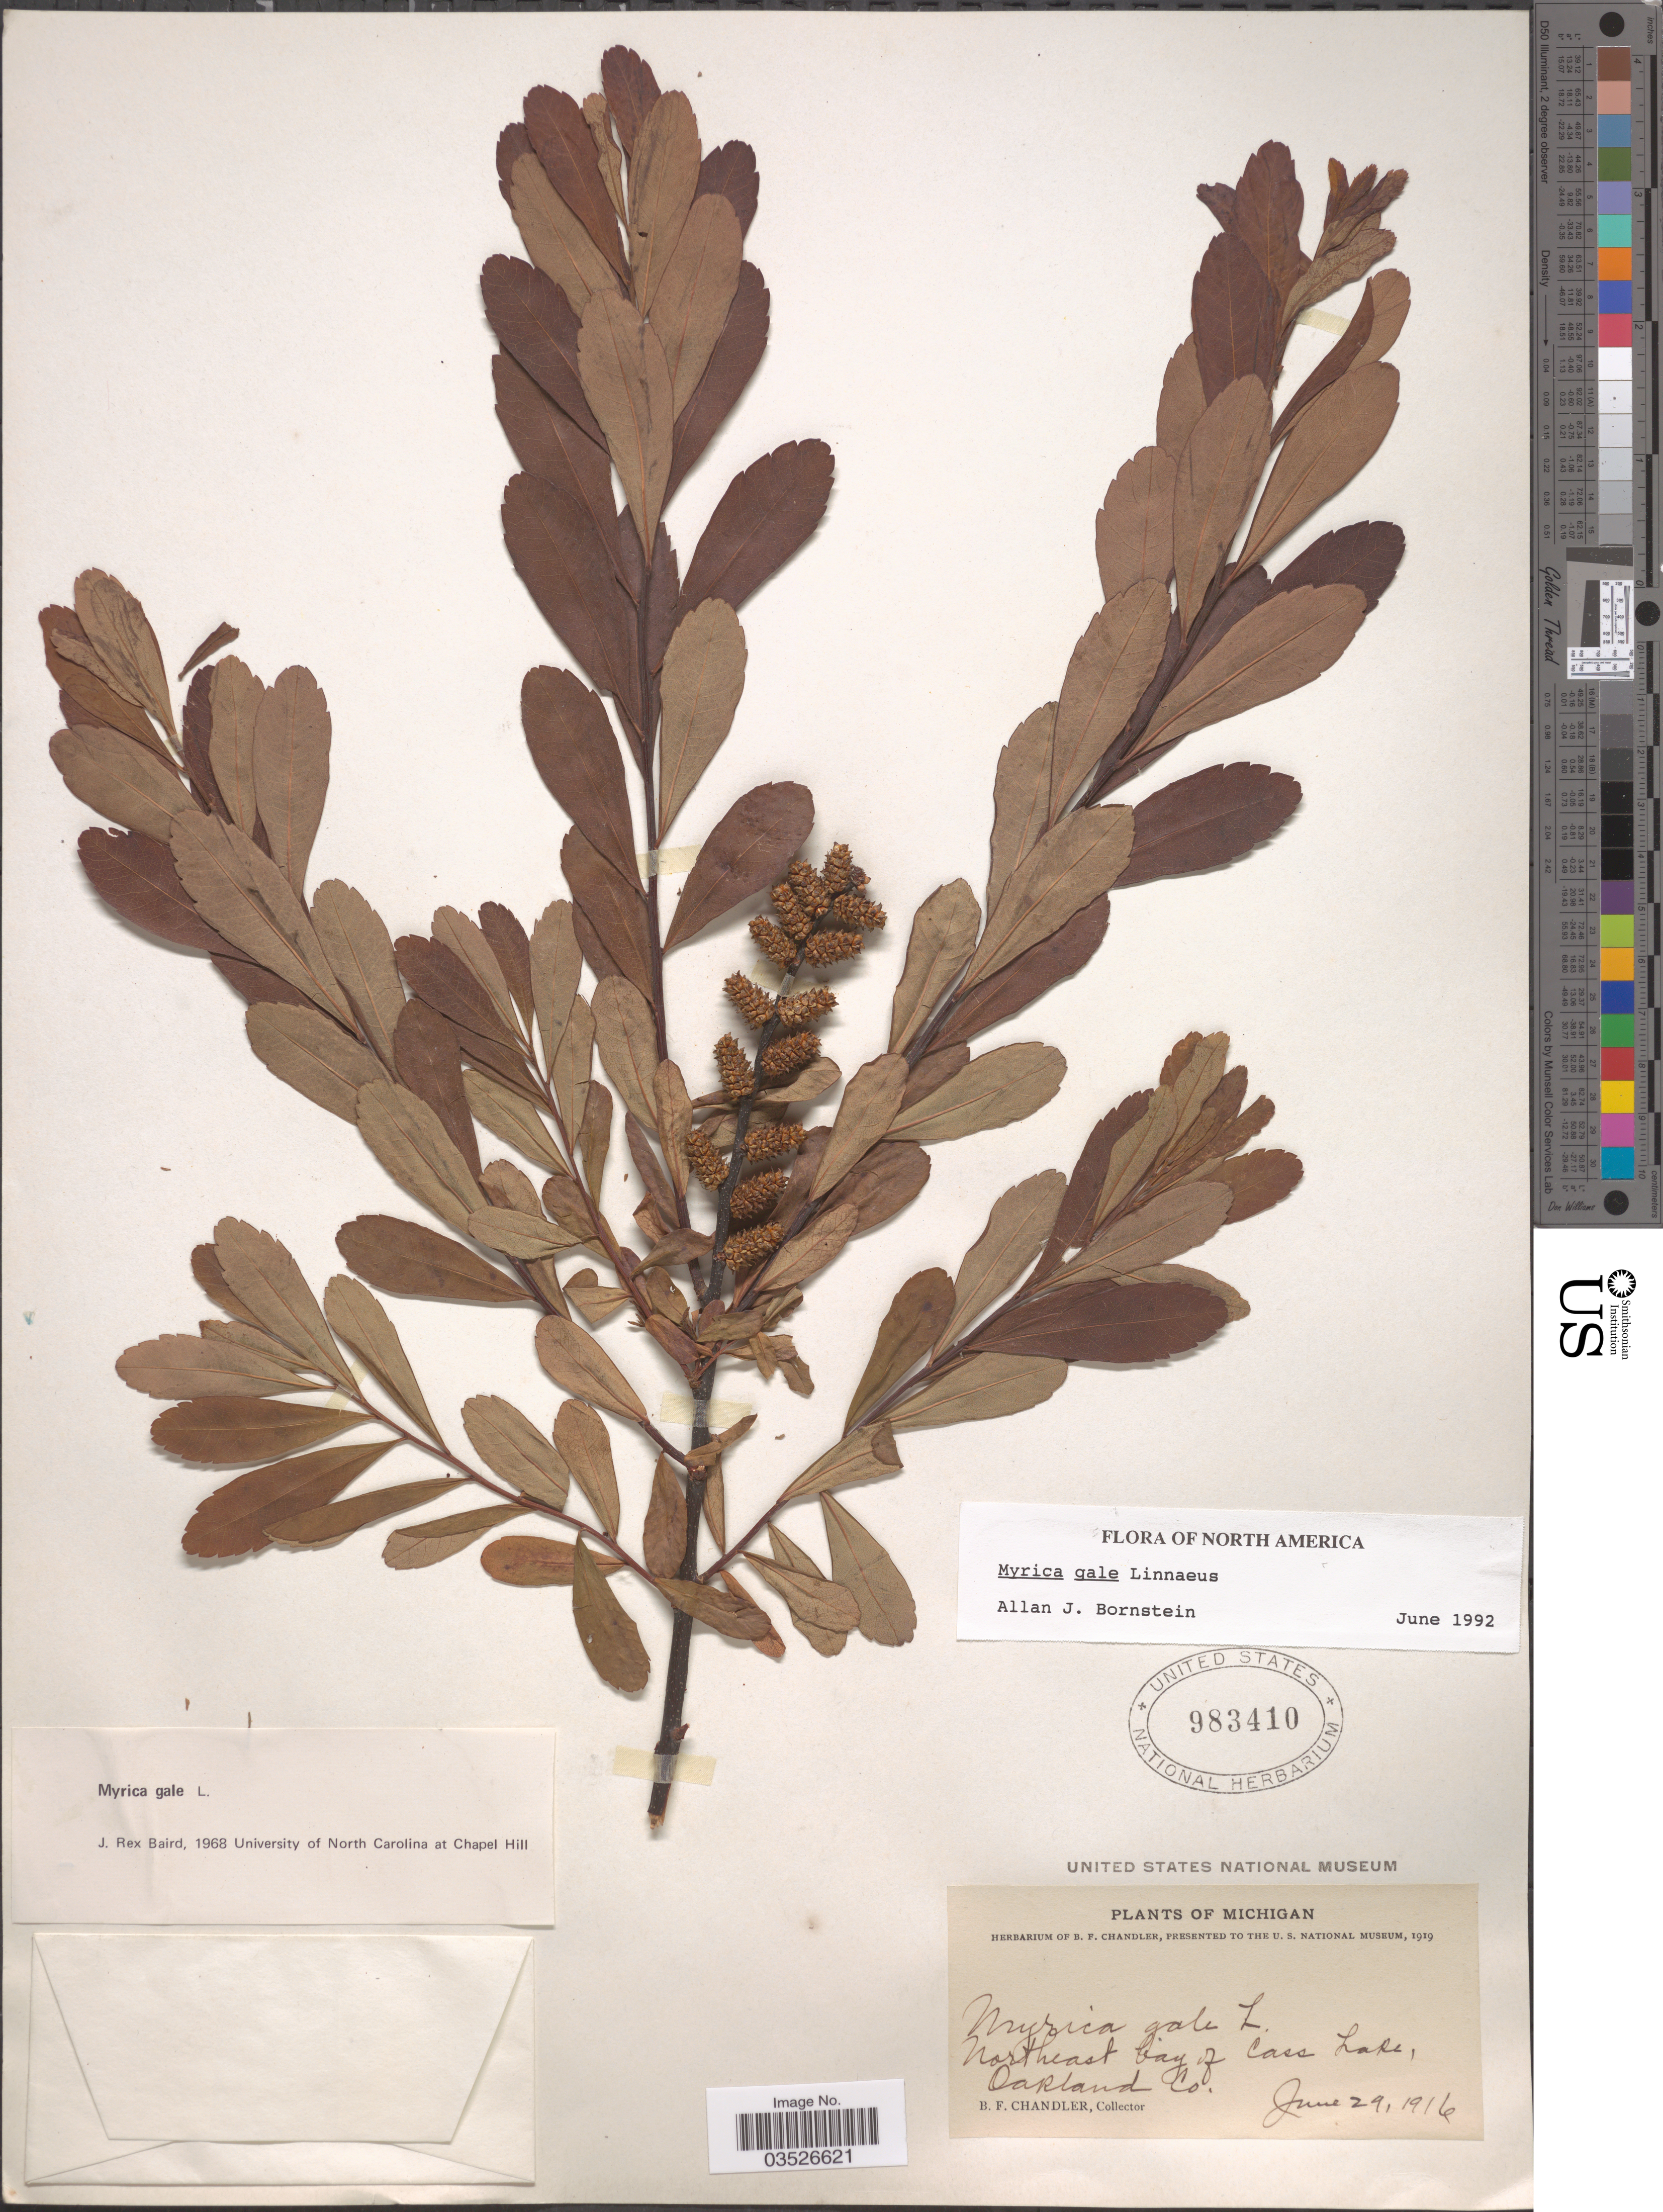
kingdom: Plantae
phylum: Tracheophyta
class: Magnoliopsida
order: Fagales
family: Myricaceae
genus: Myrica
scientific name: Myrica gale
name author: L.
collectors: B. F. Chandler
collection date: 1916-06-29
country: United States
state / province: Michigan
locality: Northeast bay of Cass Lake, Oakland Co.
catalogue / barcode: US 983410